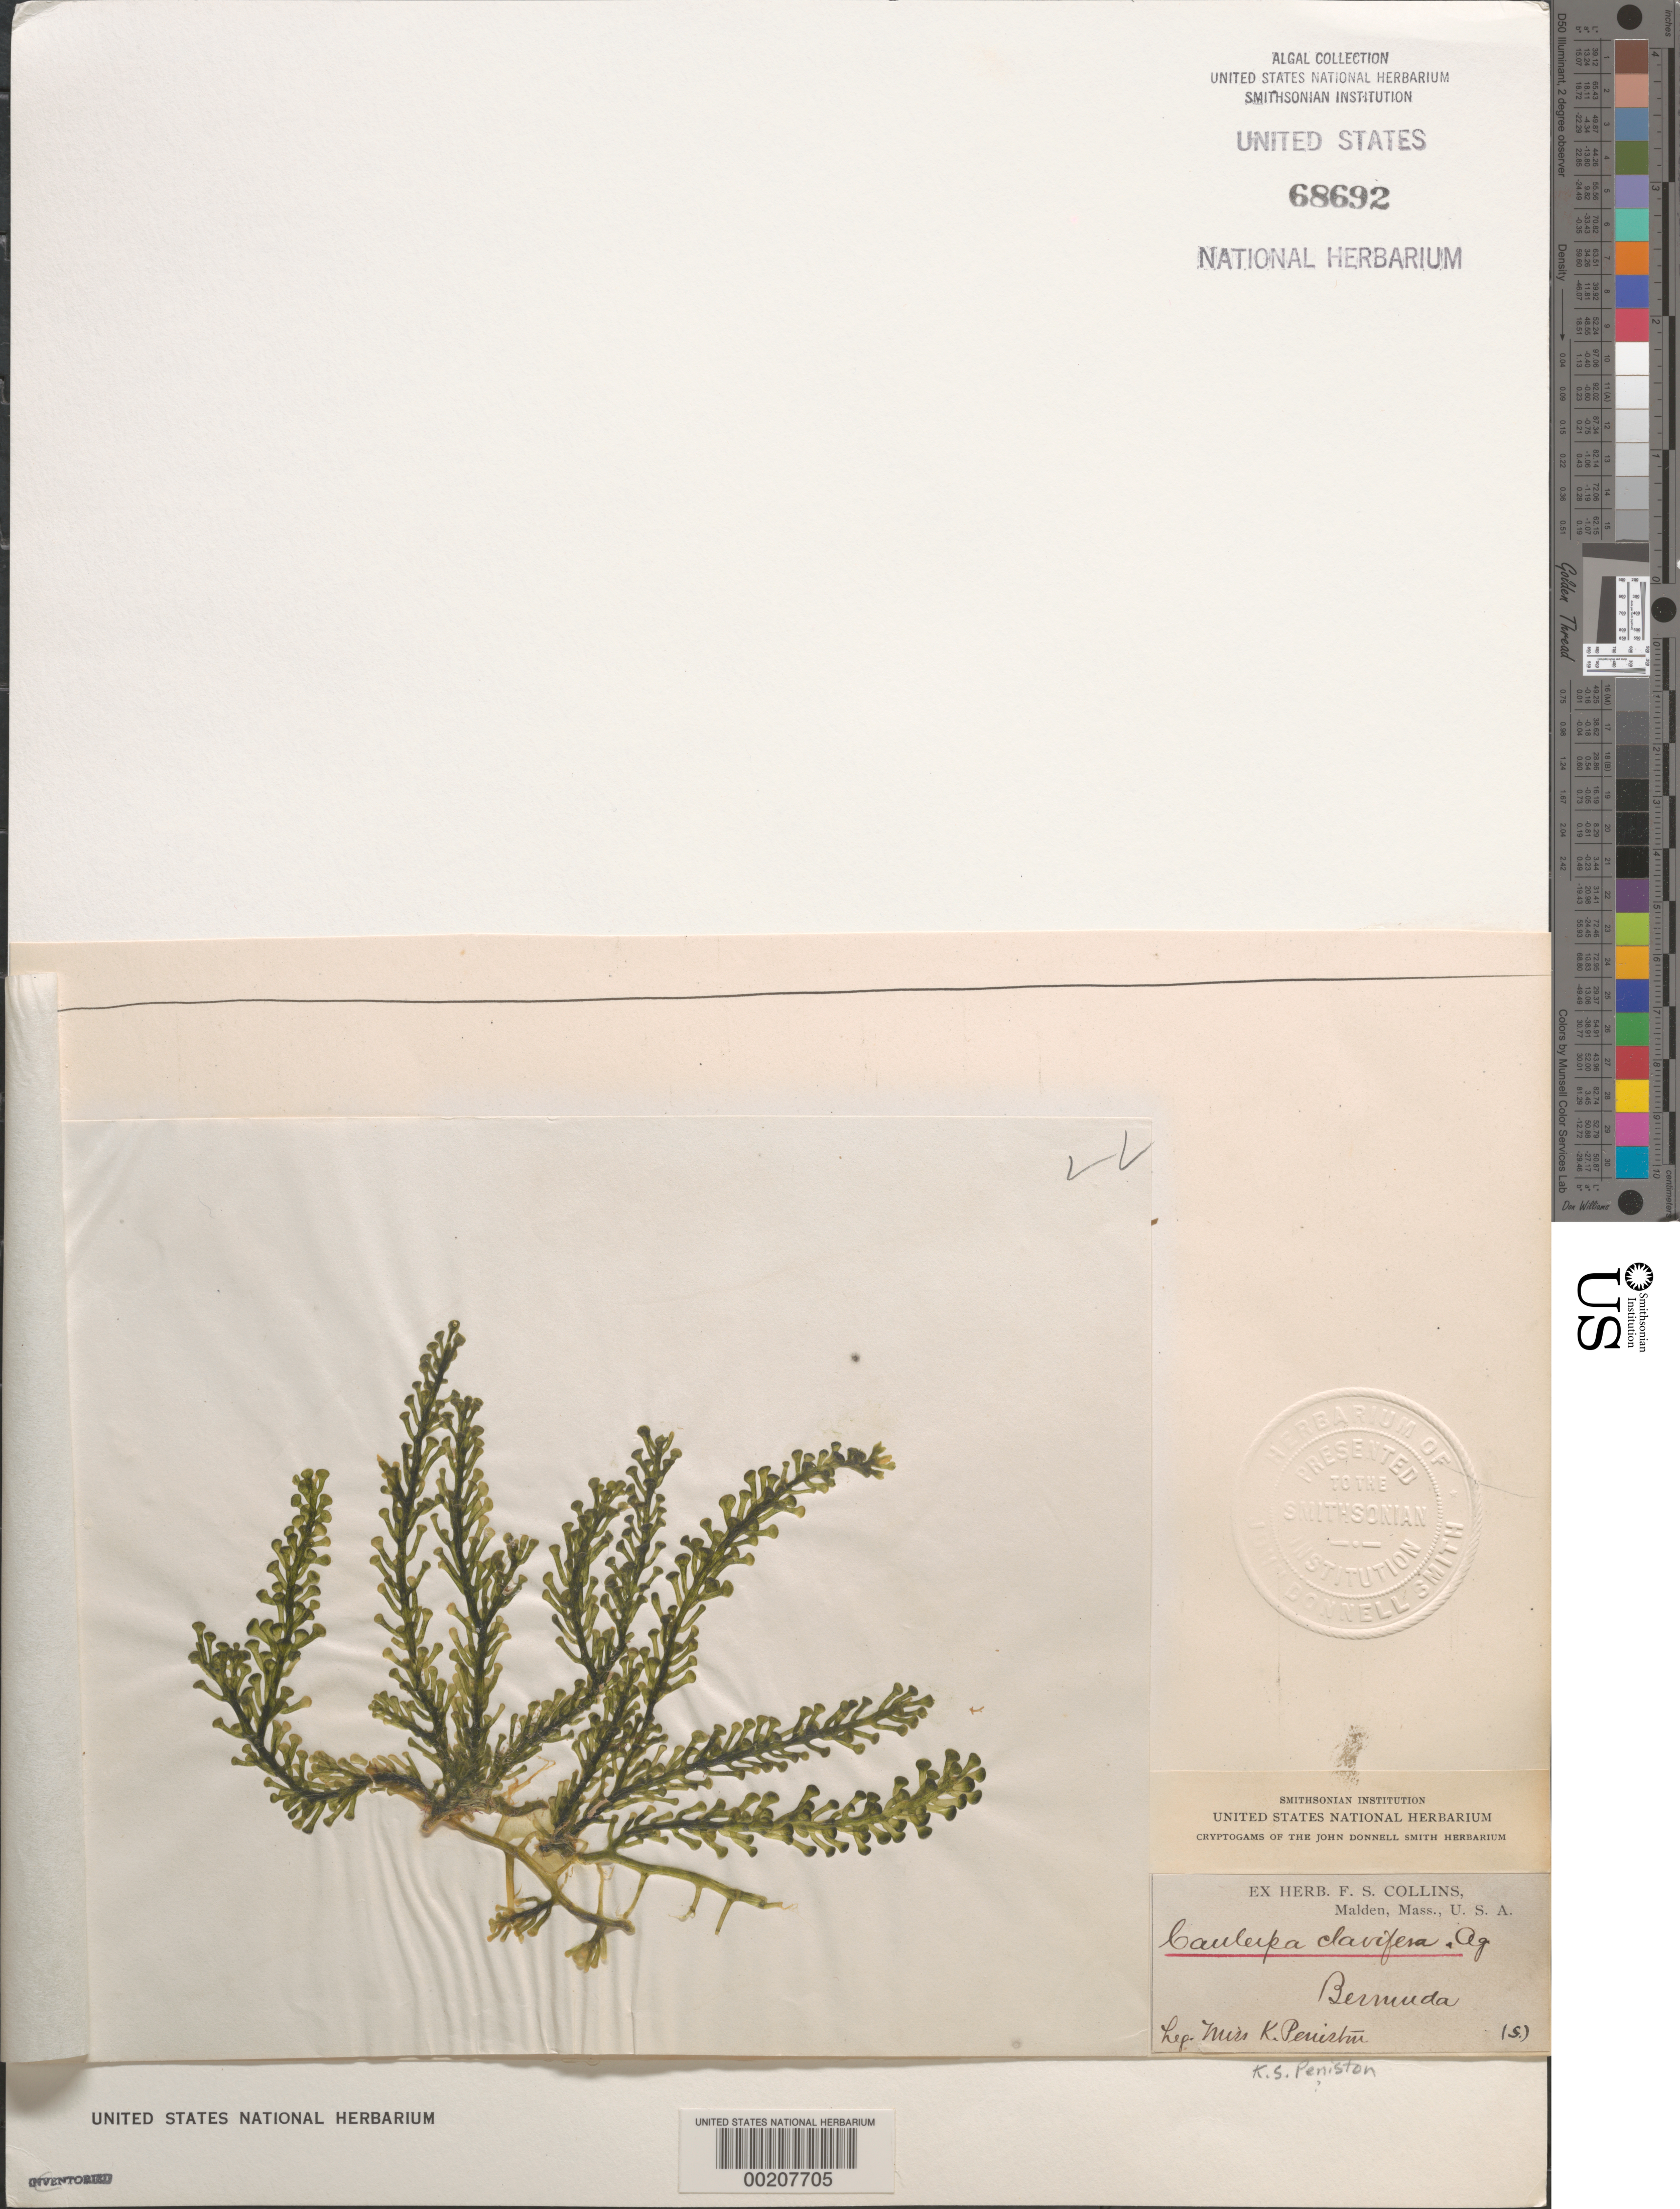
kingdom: Plantae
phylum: Chlorophyta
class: Ulvophyceae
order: Bryopsidales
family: Caulerpaceae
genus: Caulerpa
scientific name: Caulerpa racemosa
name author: (Forssk.) J. Agardh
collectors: K. Peniston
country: Bermuda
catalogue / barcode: US 68692